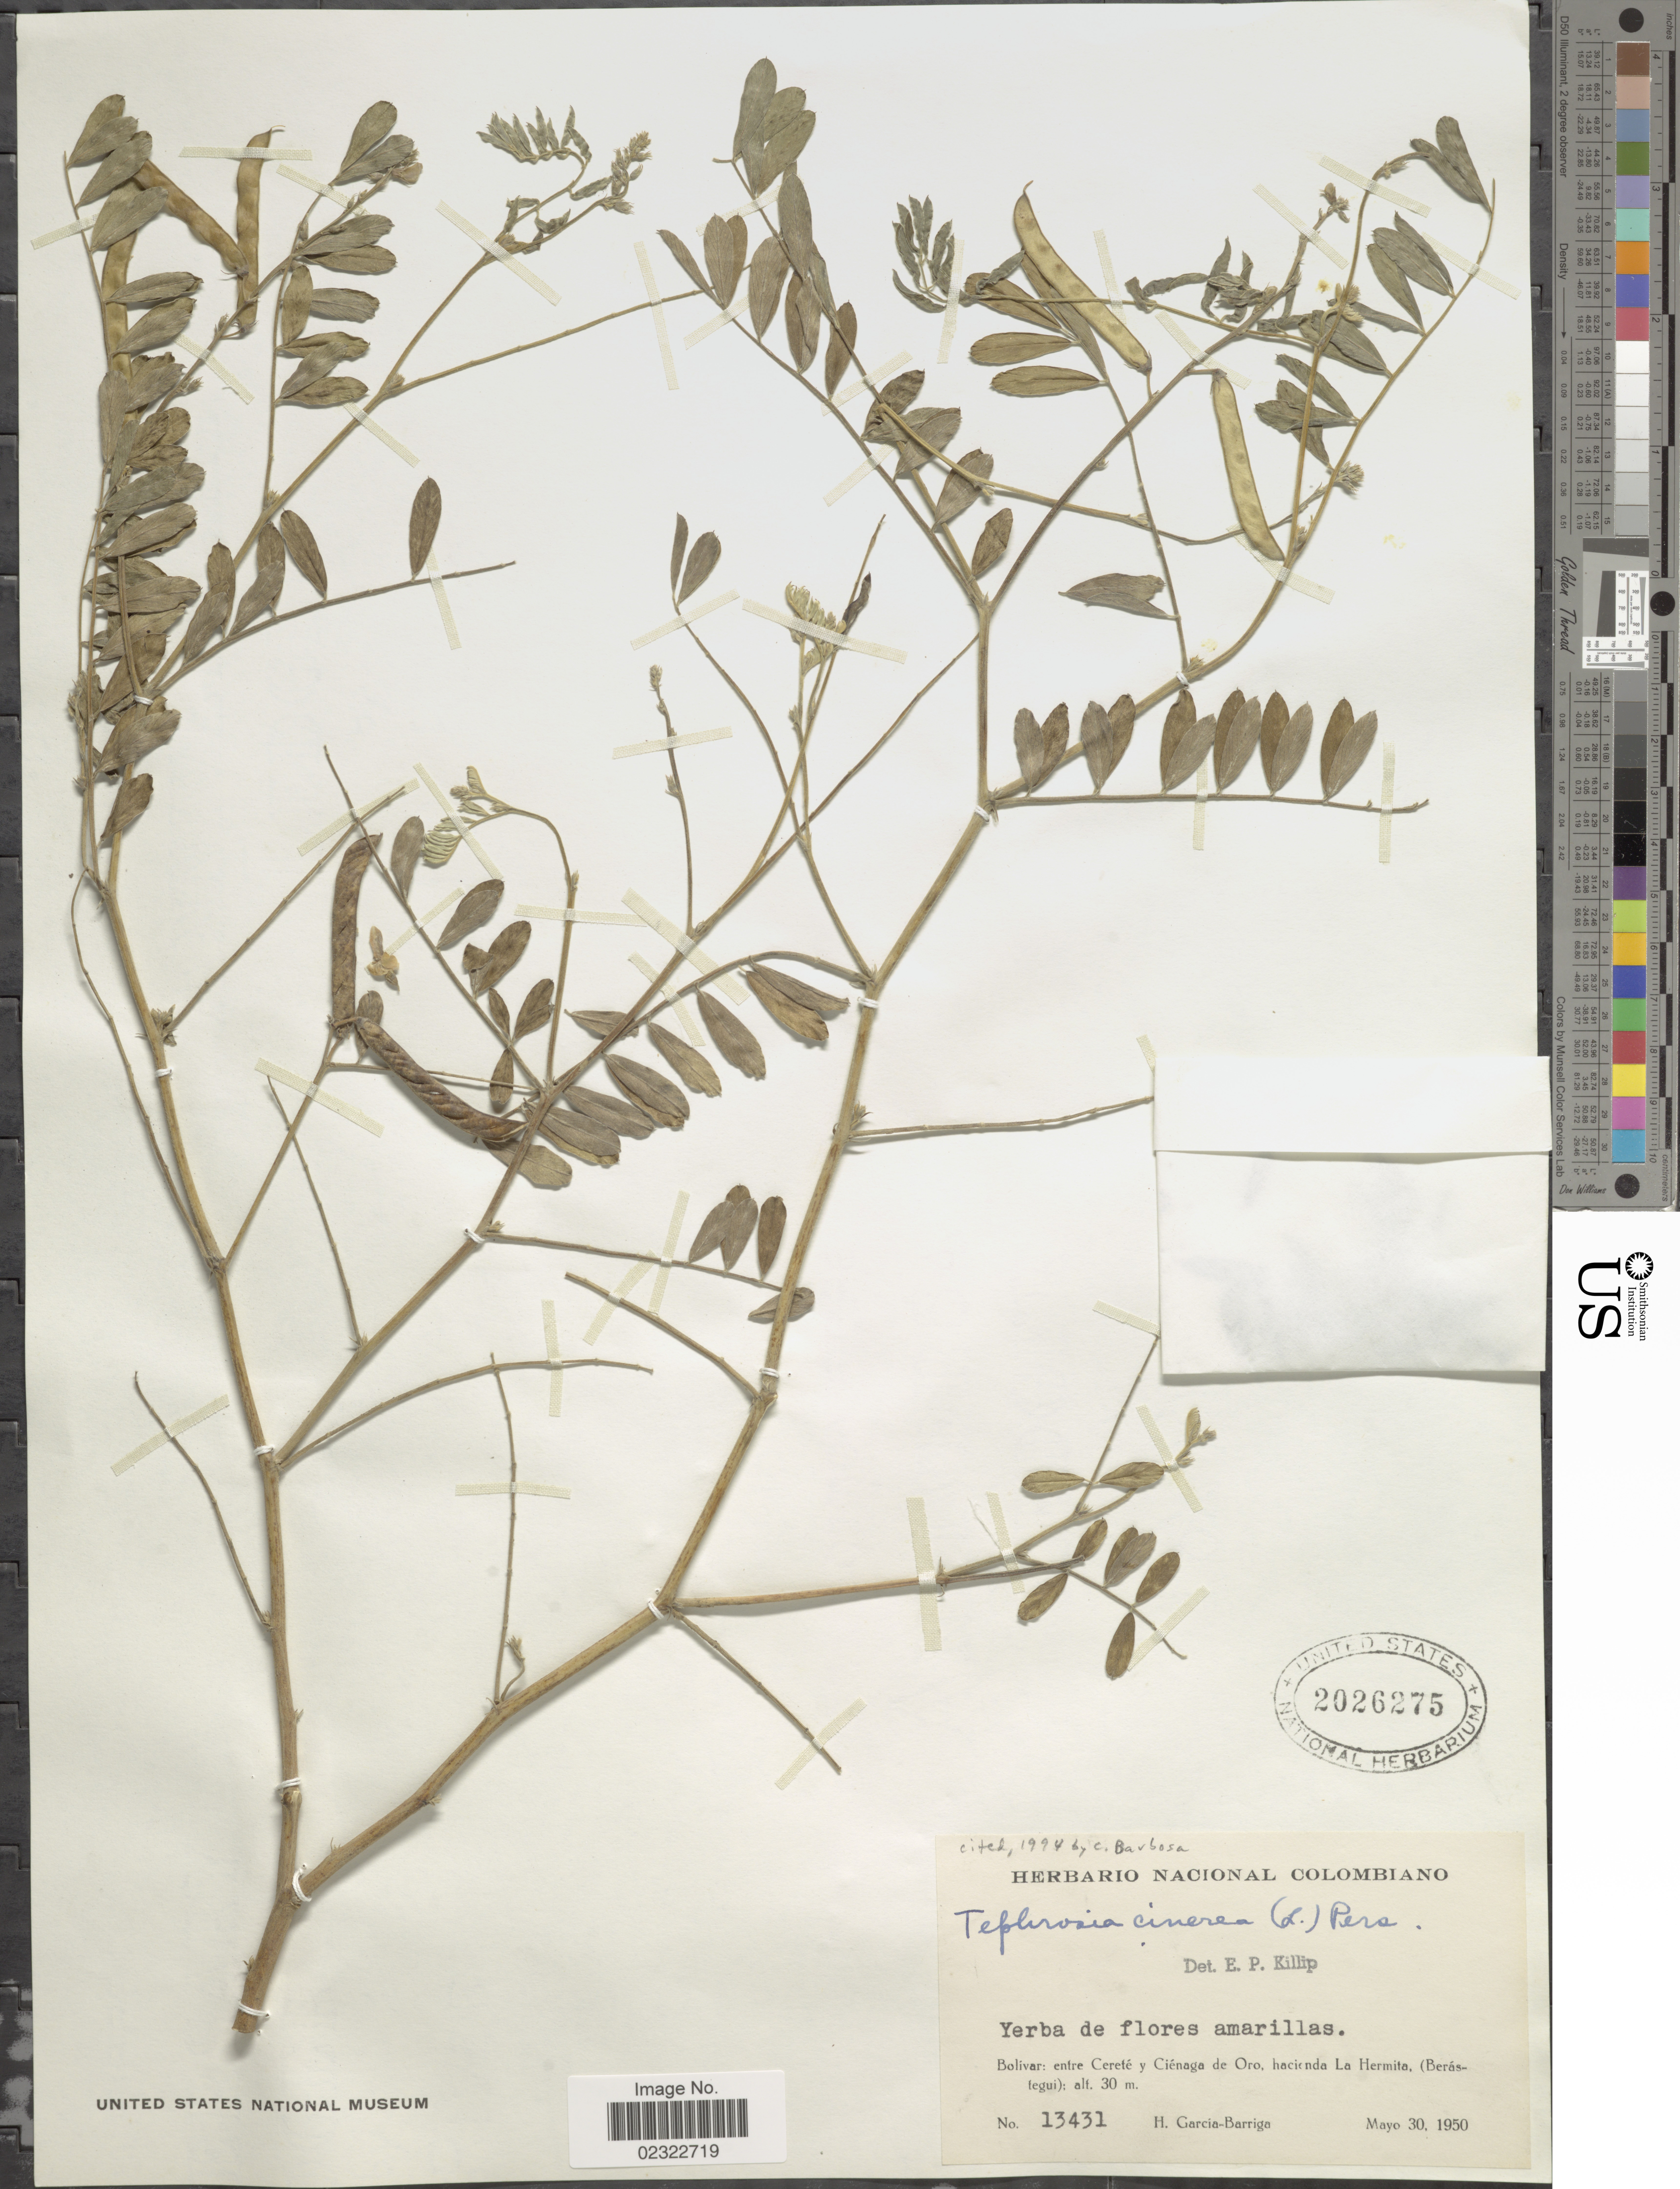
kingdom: Plantae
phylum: Tracheophyta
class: Magnoliopsida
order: Fabales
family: Fabaceae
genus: Tephrosia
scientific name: Tephrosia cinerea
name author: (L.) Pers.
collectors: H. García Barriga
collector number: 13431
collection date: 1950-05-30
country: Colombia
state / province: Bolívar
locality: Entre y Cienaga de Oro, hacienda La Hermita, (Berastegui)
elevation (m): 30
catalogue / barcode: US 2026275